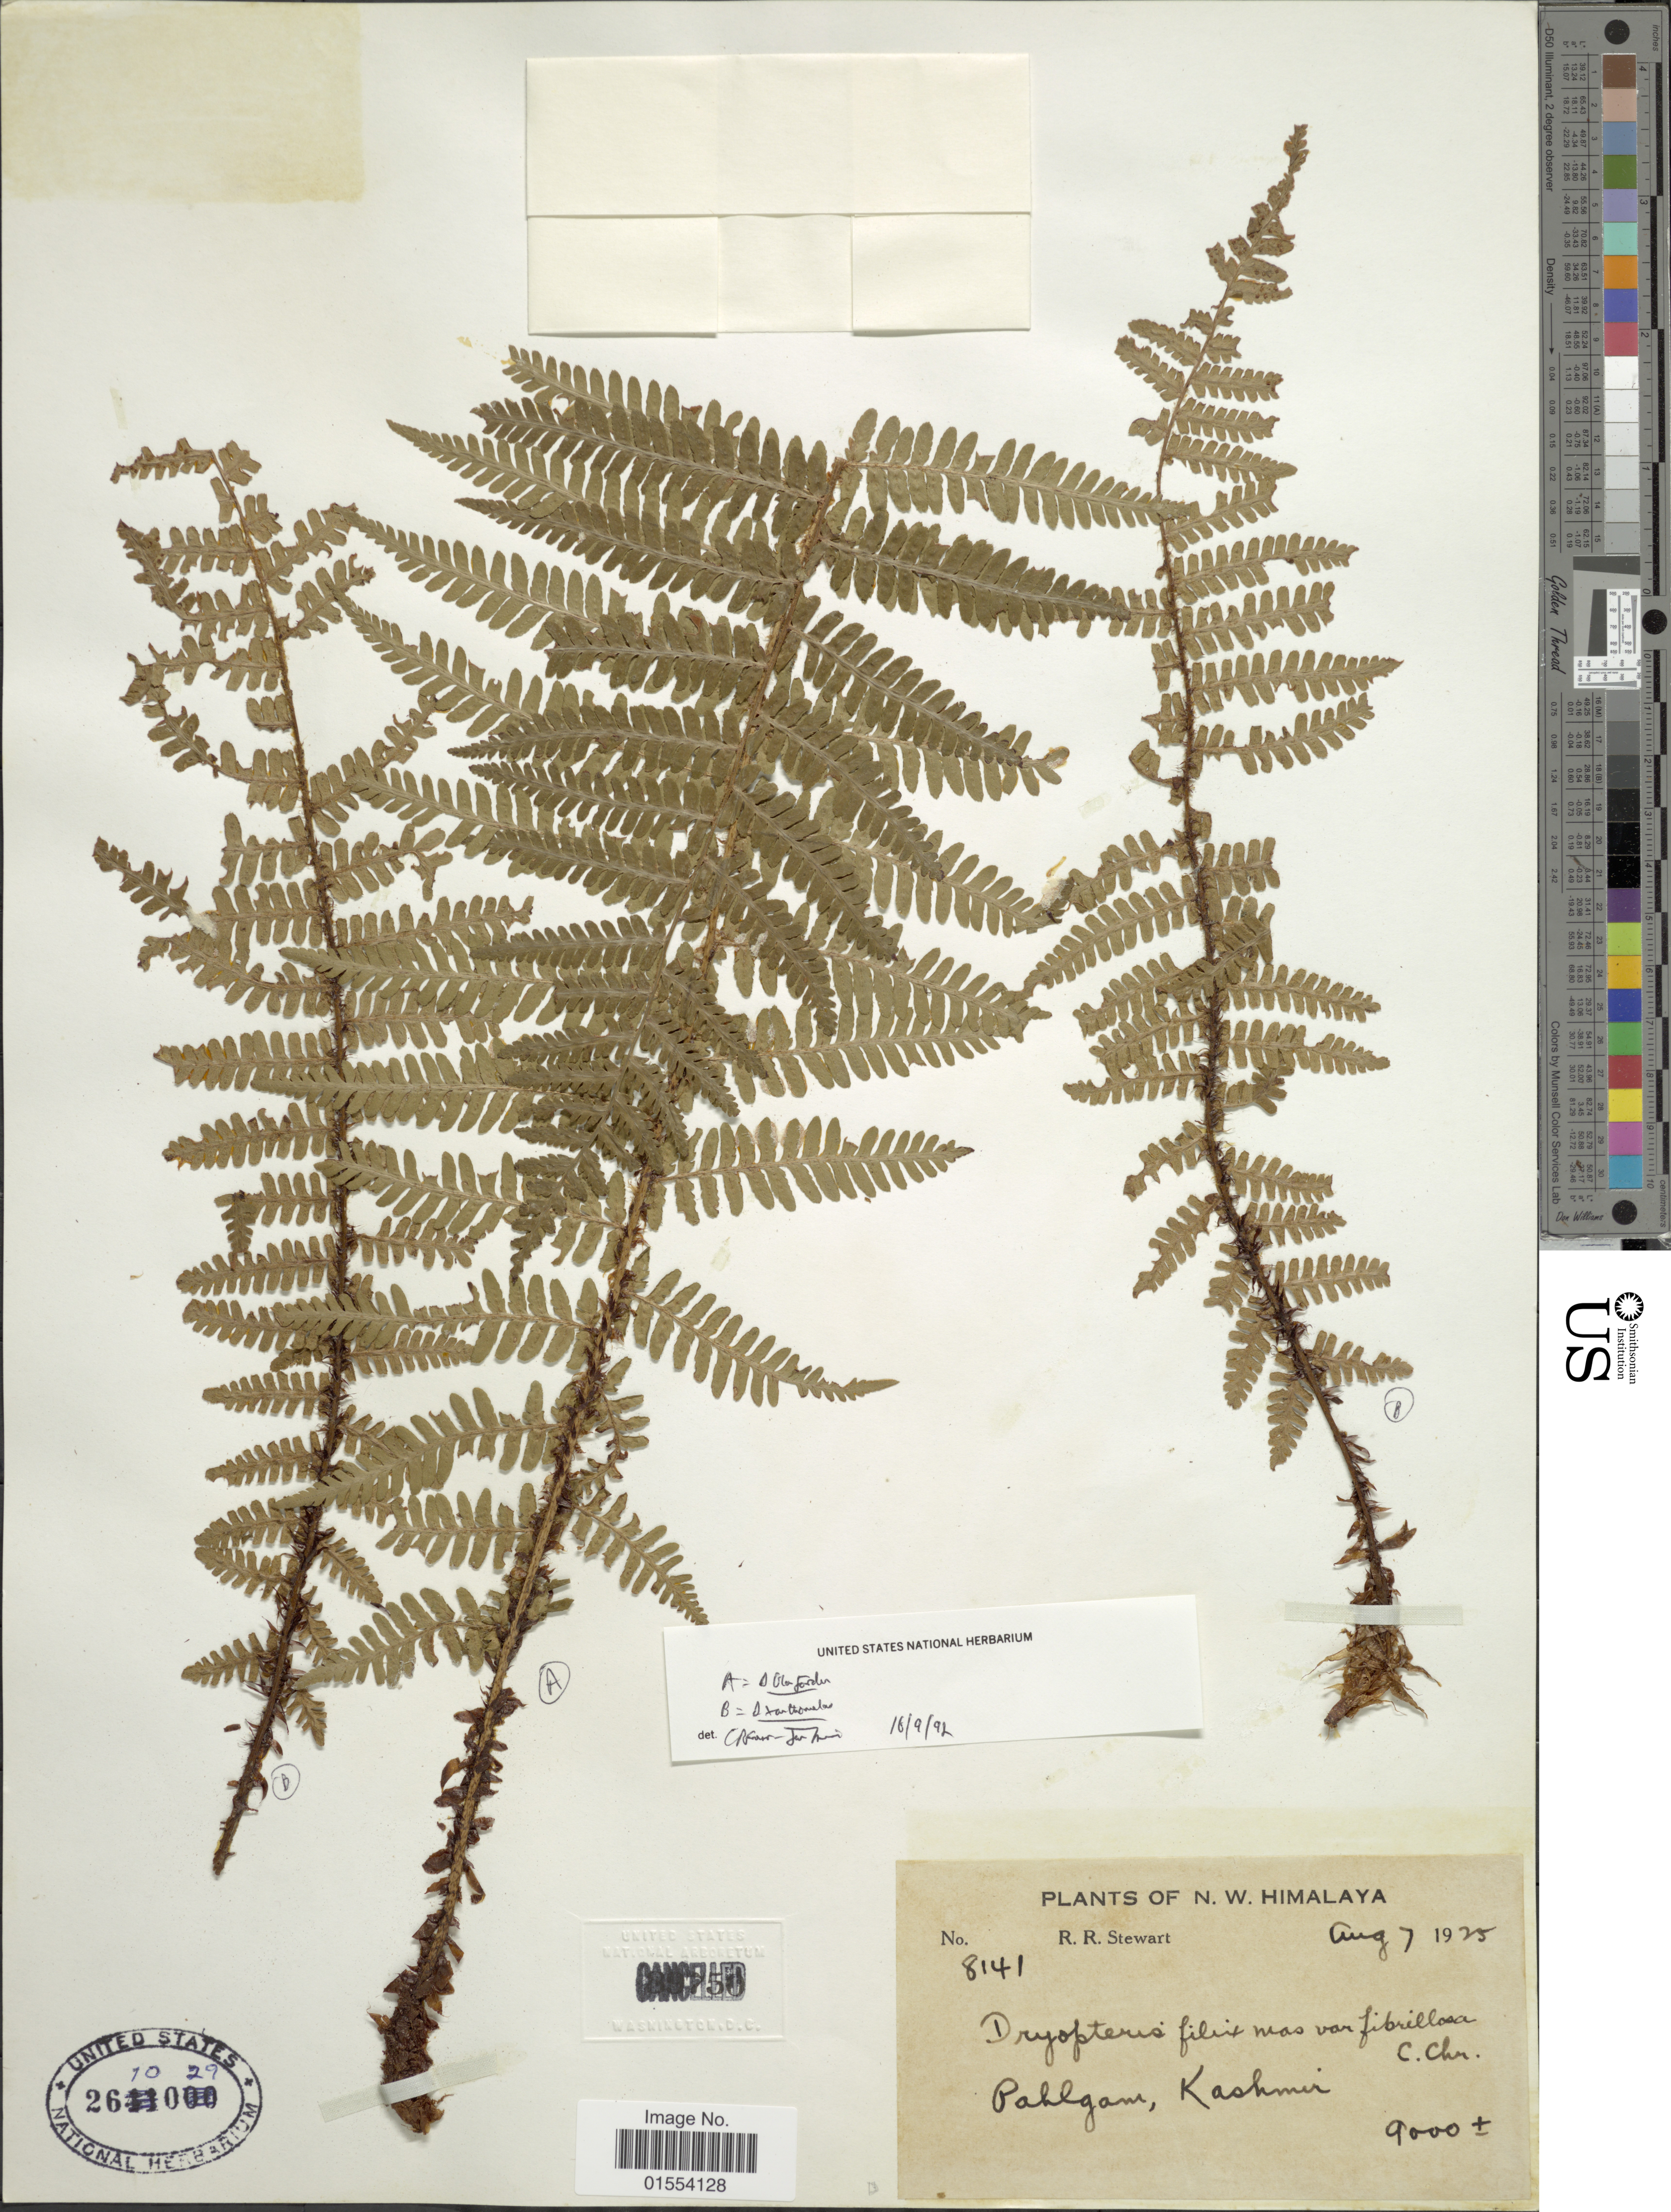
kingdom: Plantae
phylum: Tracheophyta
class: Polypodiopsida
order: Polypodiales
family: Dryopteridaceae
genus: Dryopteris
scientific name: Dryopteris filix-mas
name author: (L.) Schott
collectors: R. R. Stewart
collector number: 8141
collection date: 1925-08-07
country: India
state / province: Jammu and Kashmir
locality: N.W. Himalaya, Pahlgam, Kashmir,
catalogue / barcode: US 2610029